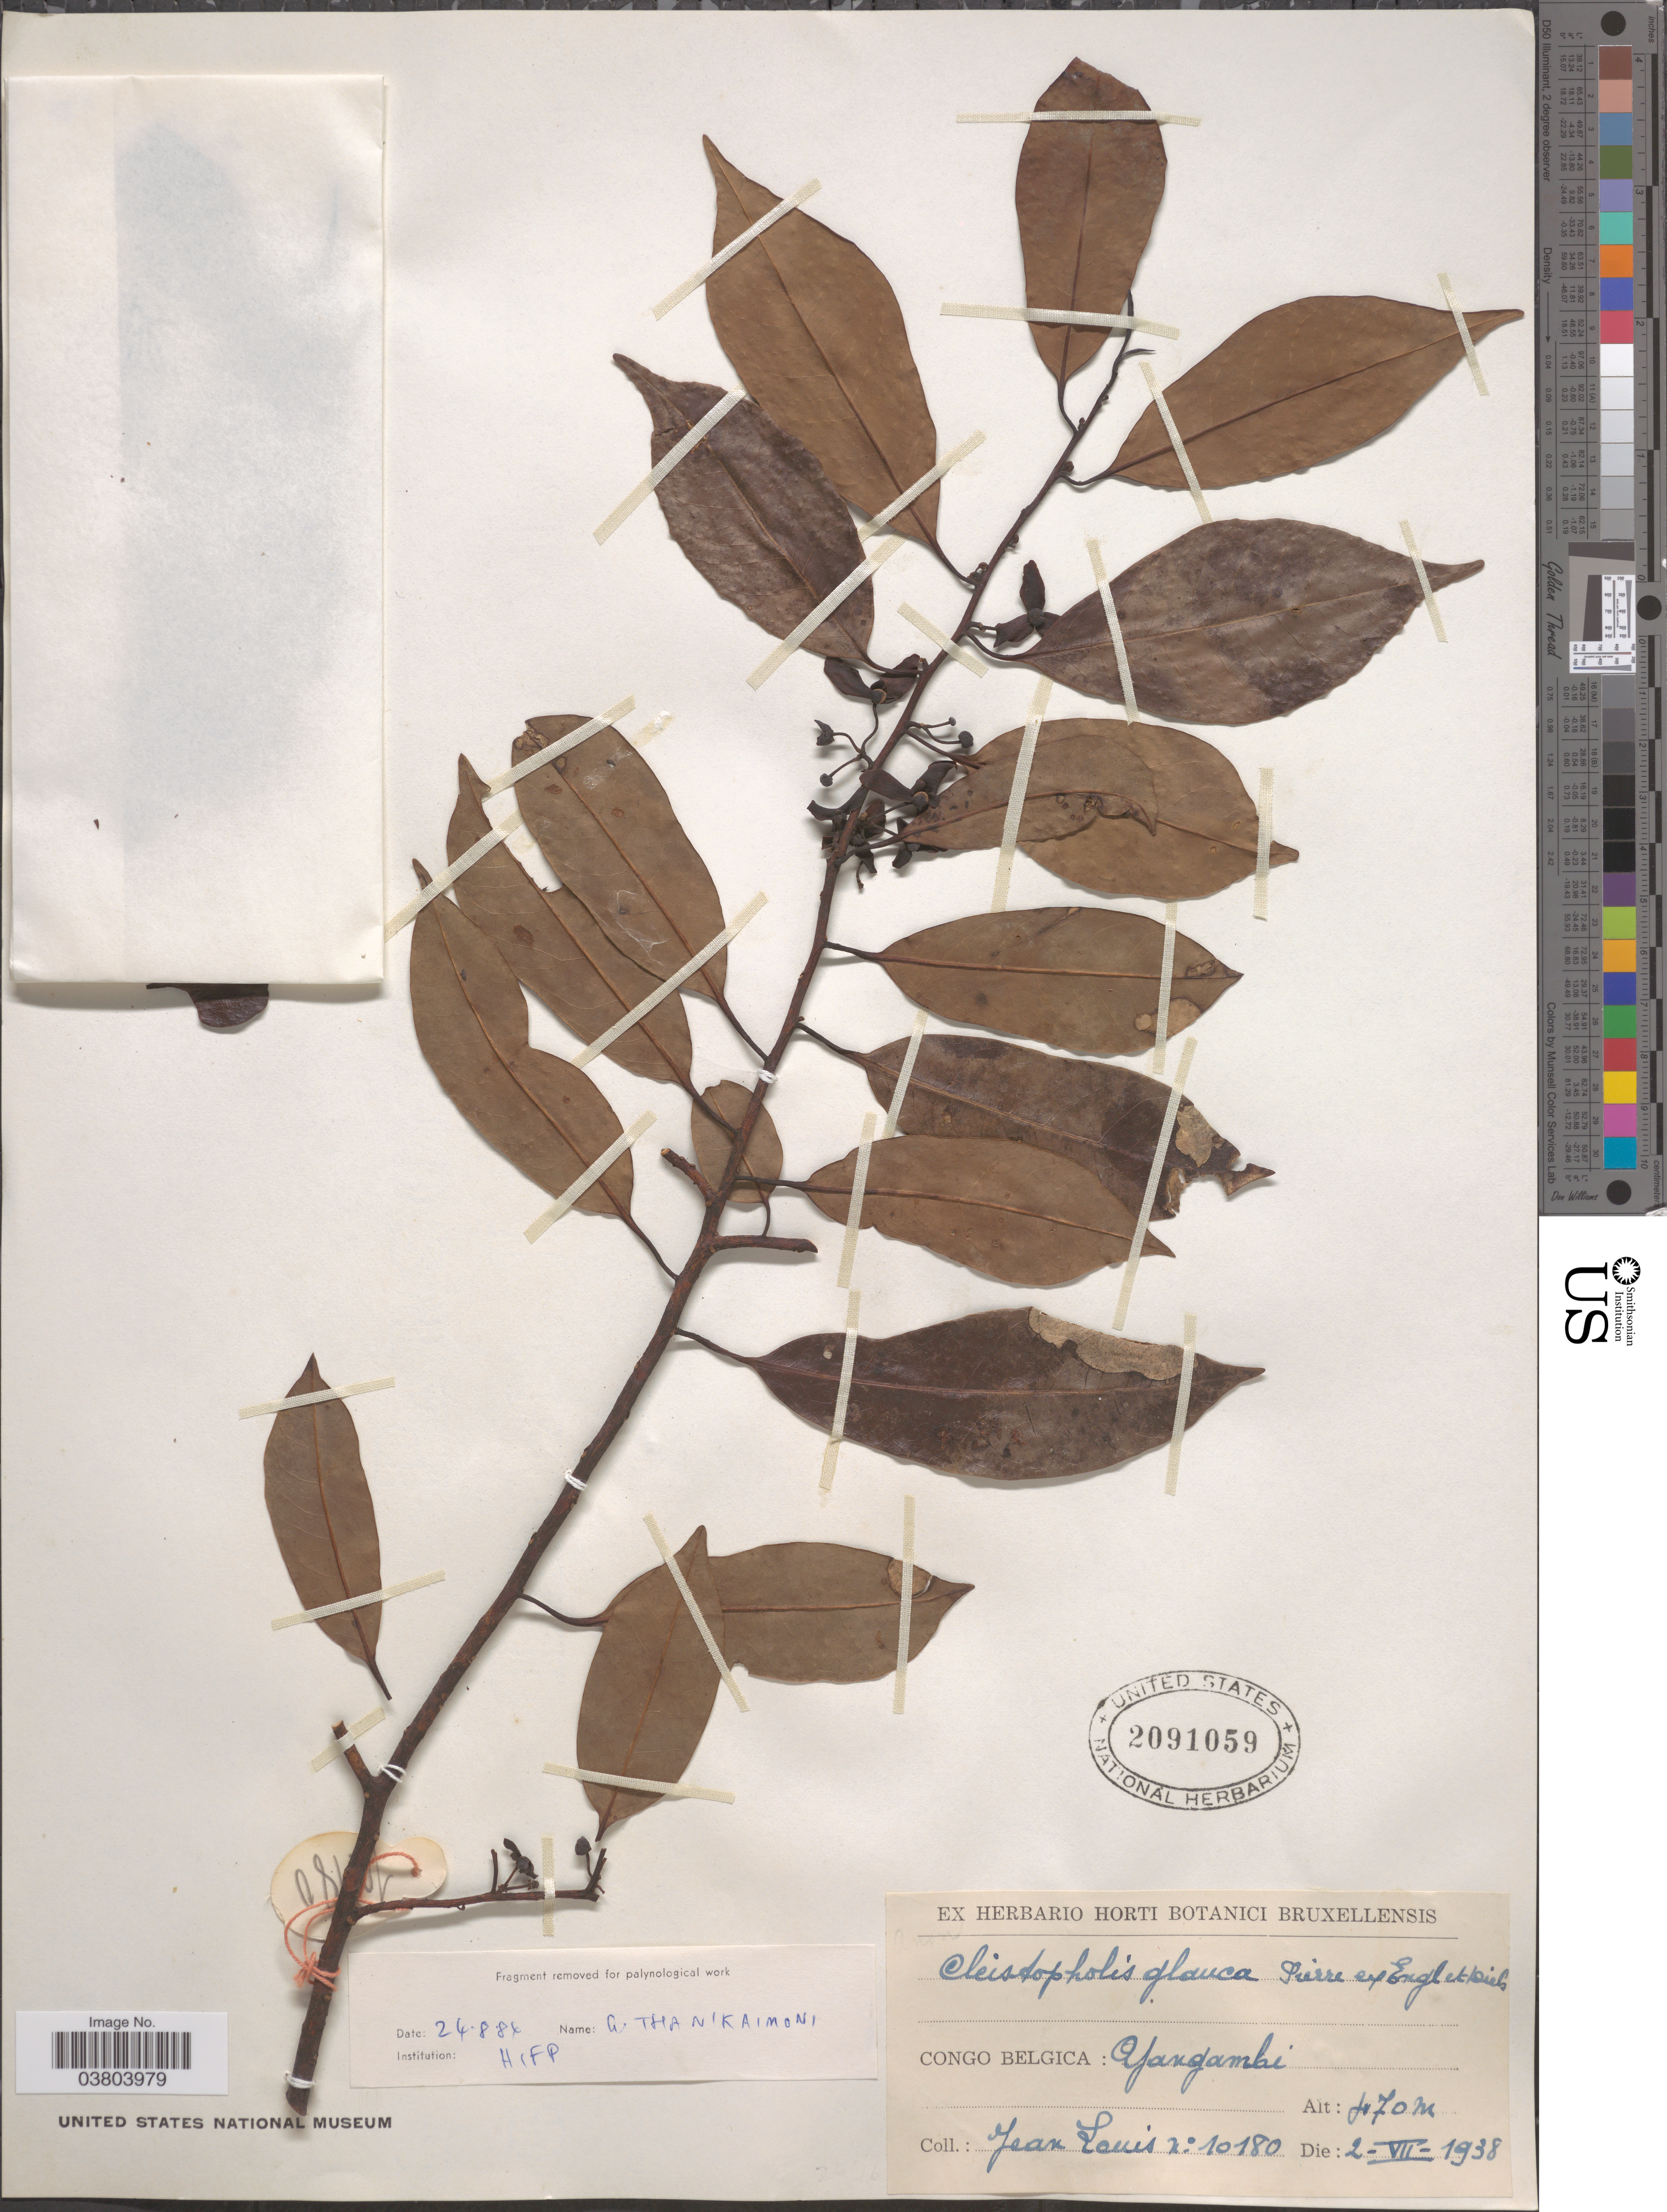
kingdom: Plantae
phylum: Tracheophyta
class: Magnoliopsida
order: Magnoliales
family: Annonaceae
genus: Cleistopholis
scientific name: Cleistopholis glauca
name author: Pierre ex Engl. & Diels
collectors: J. Louis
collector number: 10180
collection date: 1938-07-02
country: Congo, Democratic Republic of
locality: Congo Belgica: Yangambi.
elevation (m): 470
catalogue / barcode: US 2091059